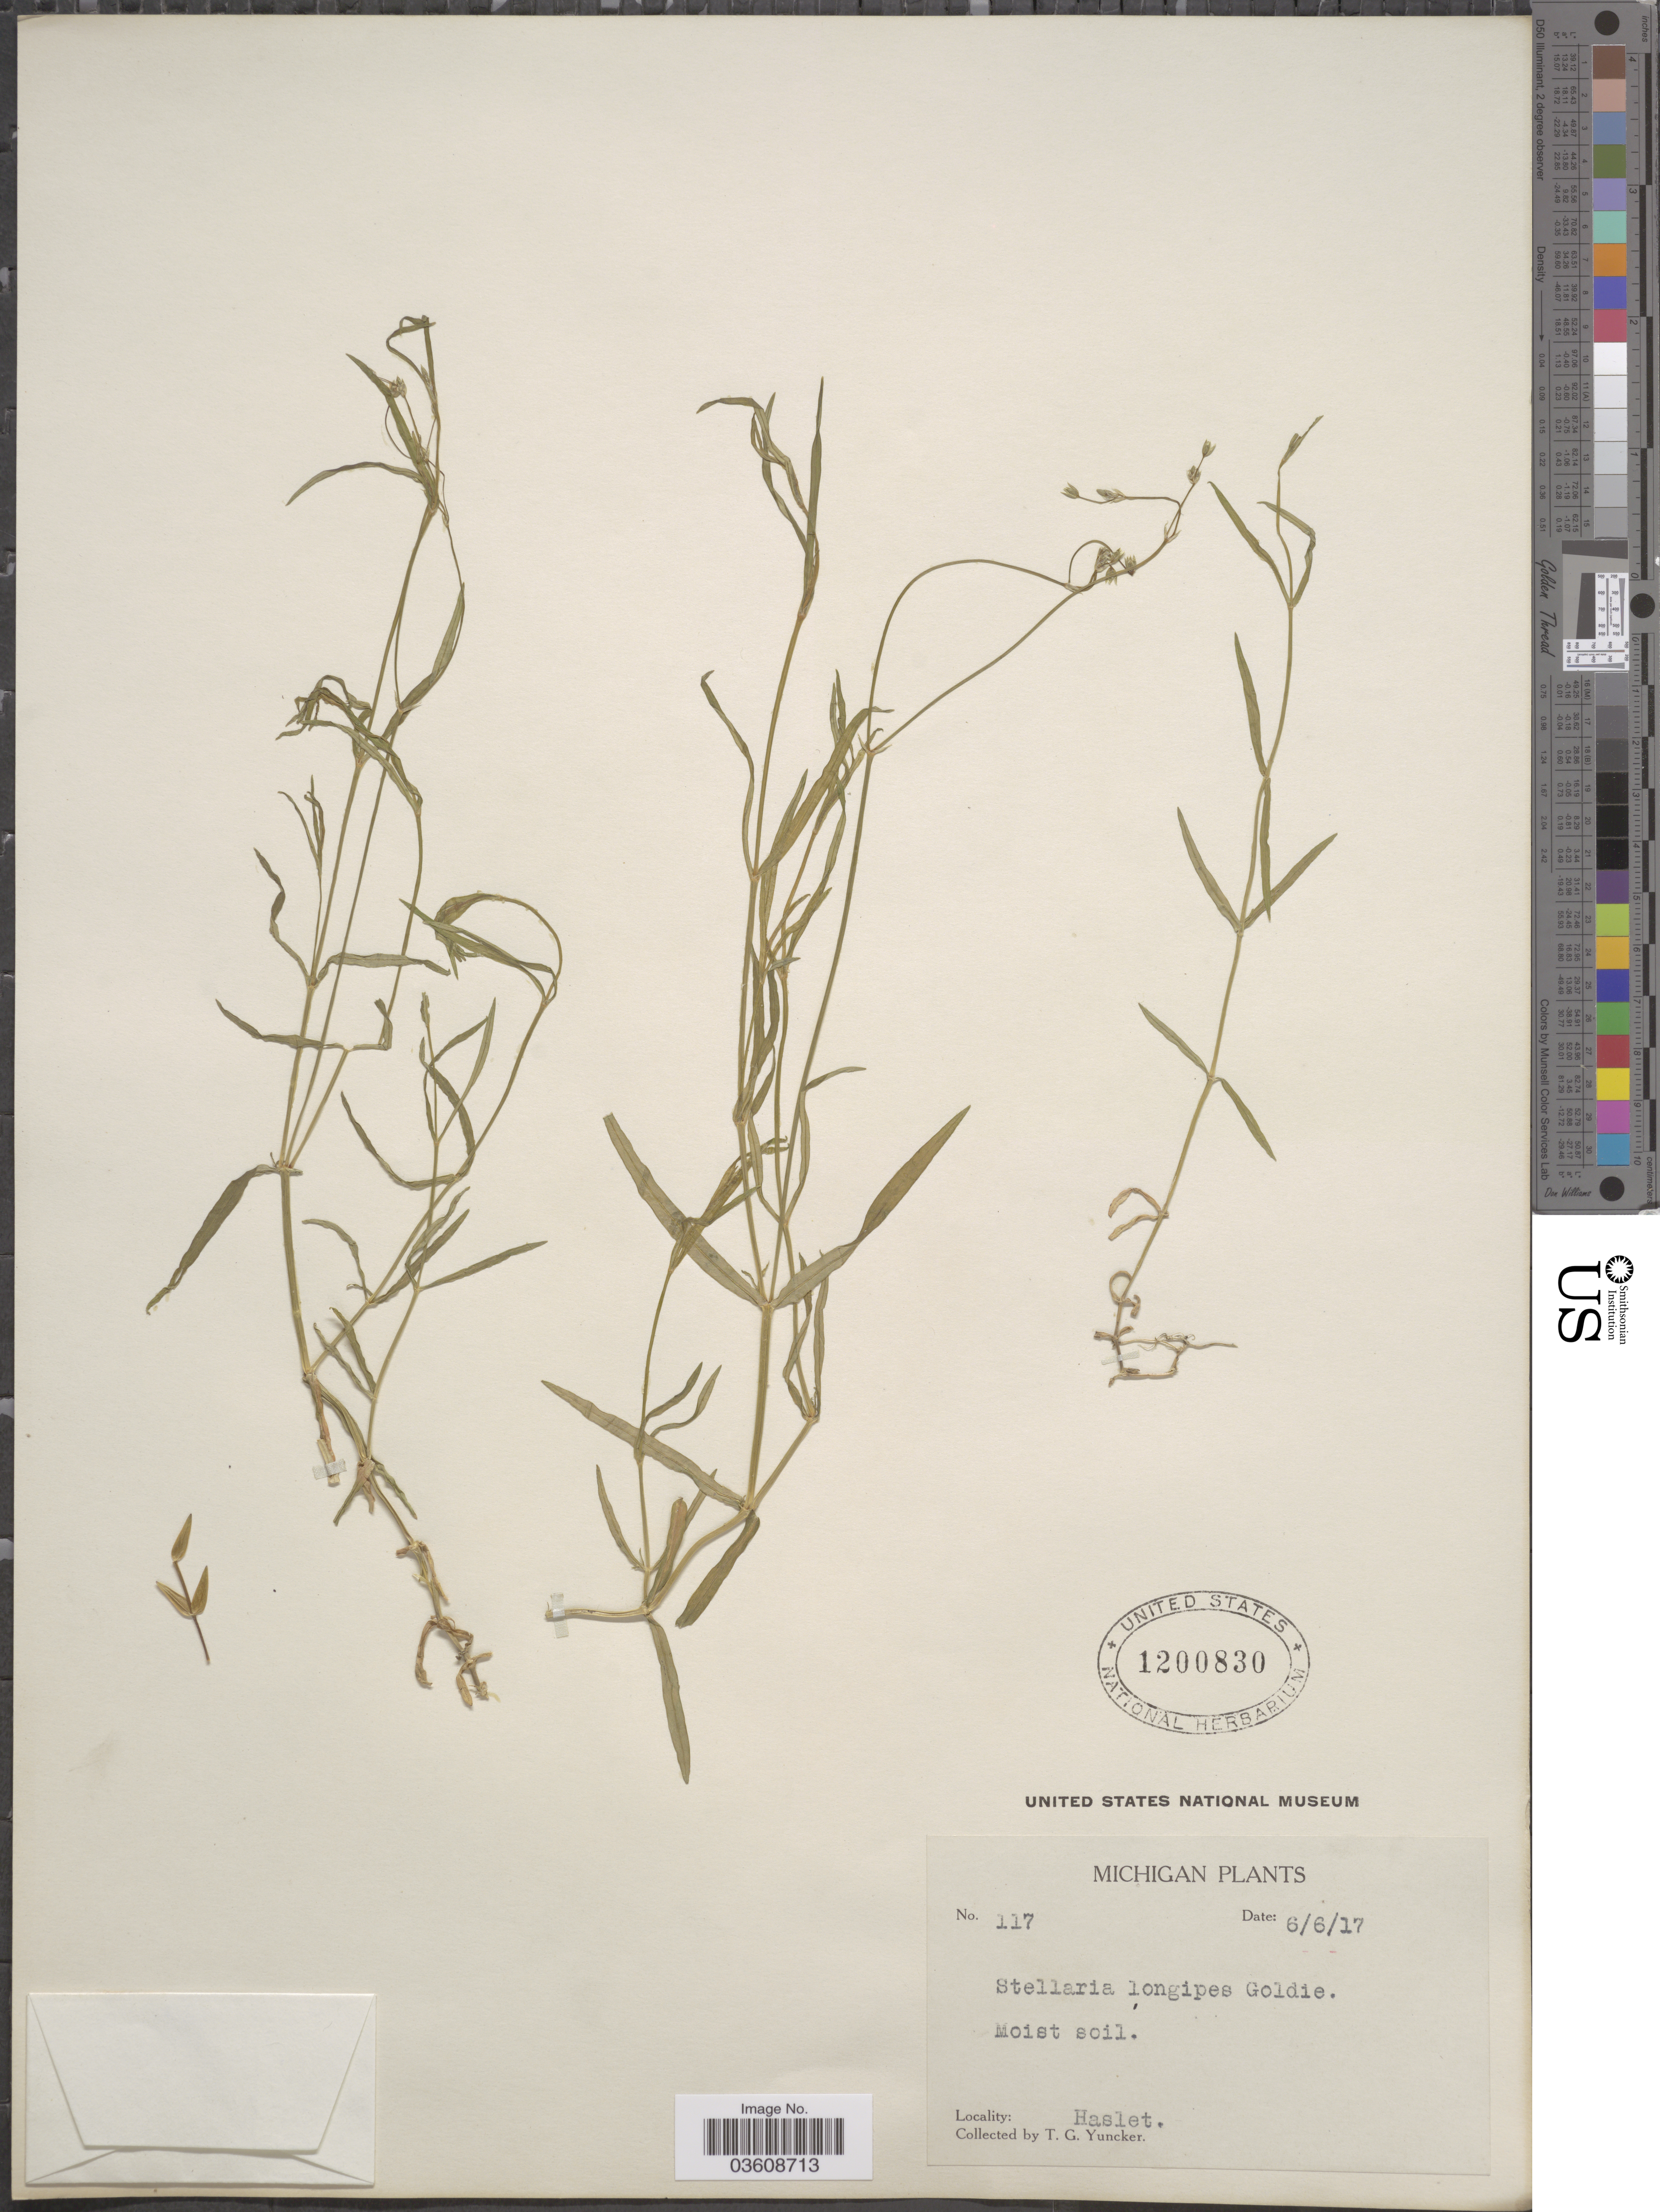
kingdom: Plantae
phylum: Tracheophyta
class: Magnoliopsida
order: Caryophyllales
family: Caryophyllaceae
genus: Stellaria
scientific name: Stellaria longipes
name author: Goldie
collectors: T. G. Yuncker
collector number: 117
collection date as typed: Transcribed d/m/y: 6/6/17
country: United States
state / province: Michigan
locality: Haslet.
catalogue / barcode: US 1200830